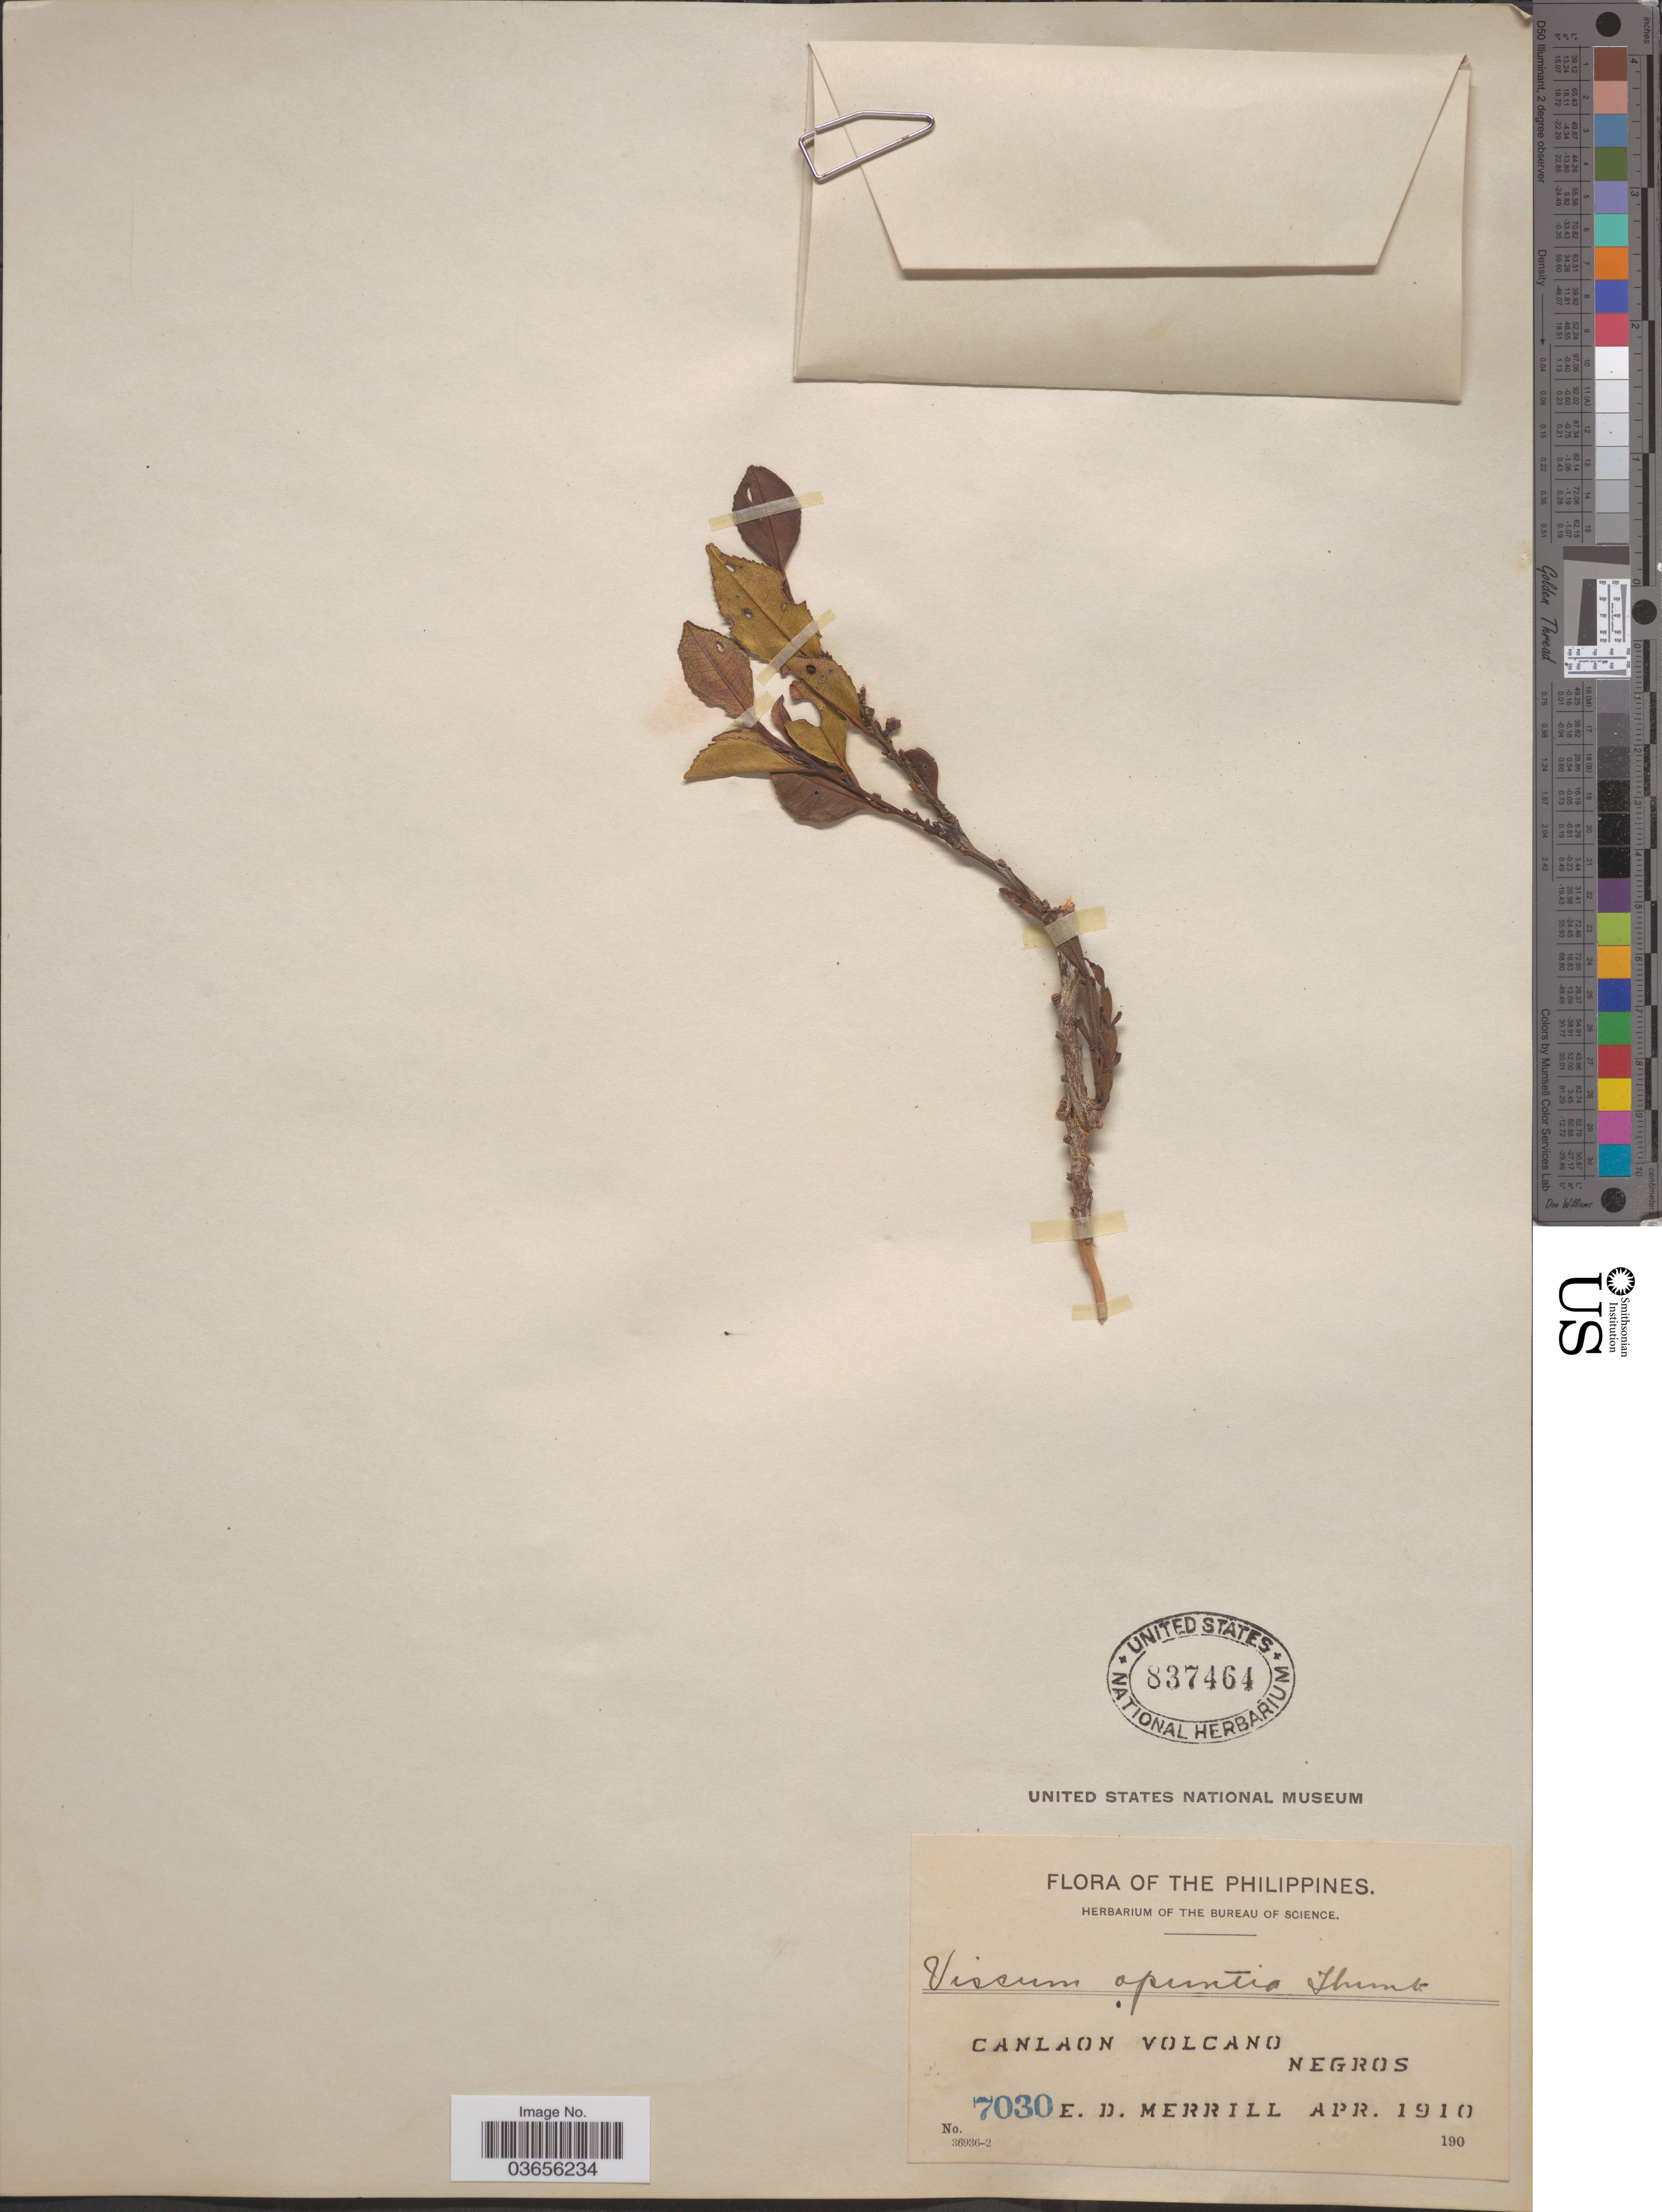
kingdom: Plantae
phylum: Tracheophyta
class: Magnoliopsida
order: Santalales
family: Viscaceae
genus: Korthalsella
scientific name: Korthalsella opuntia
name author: (Thunb.) Merr.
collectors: E. D. Merrill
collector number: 7030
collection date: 1910-04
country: Philippines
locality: Canloan Volcano. Negros.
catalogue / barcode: US 837464